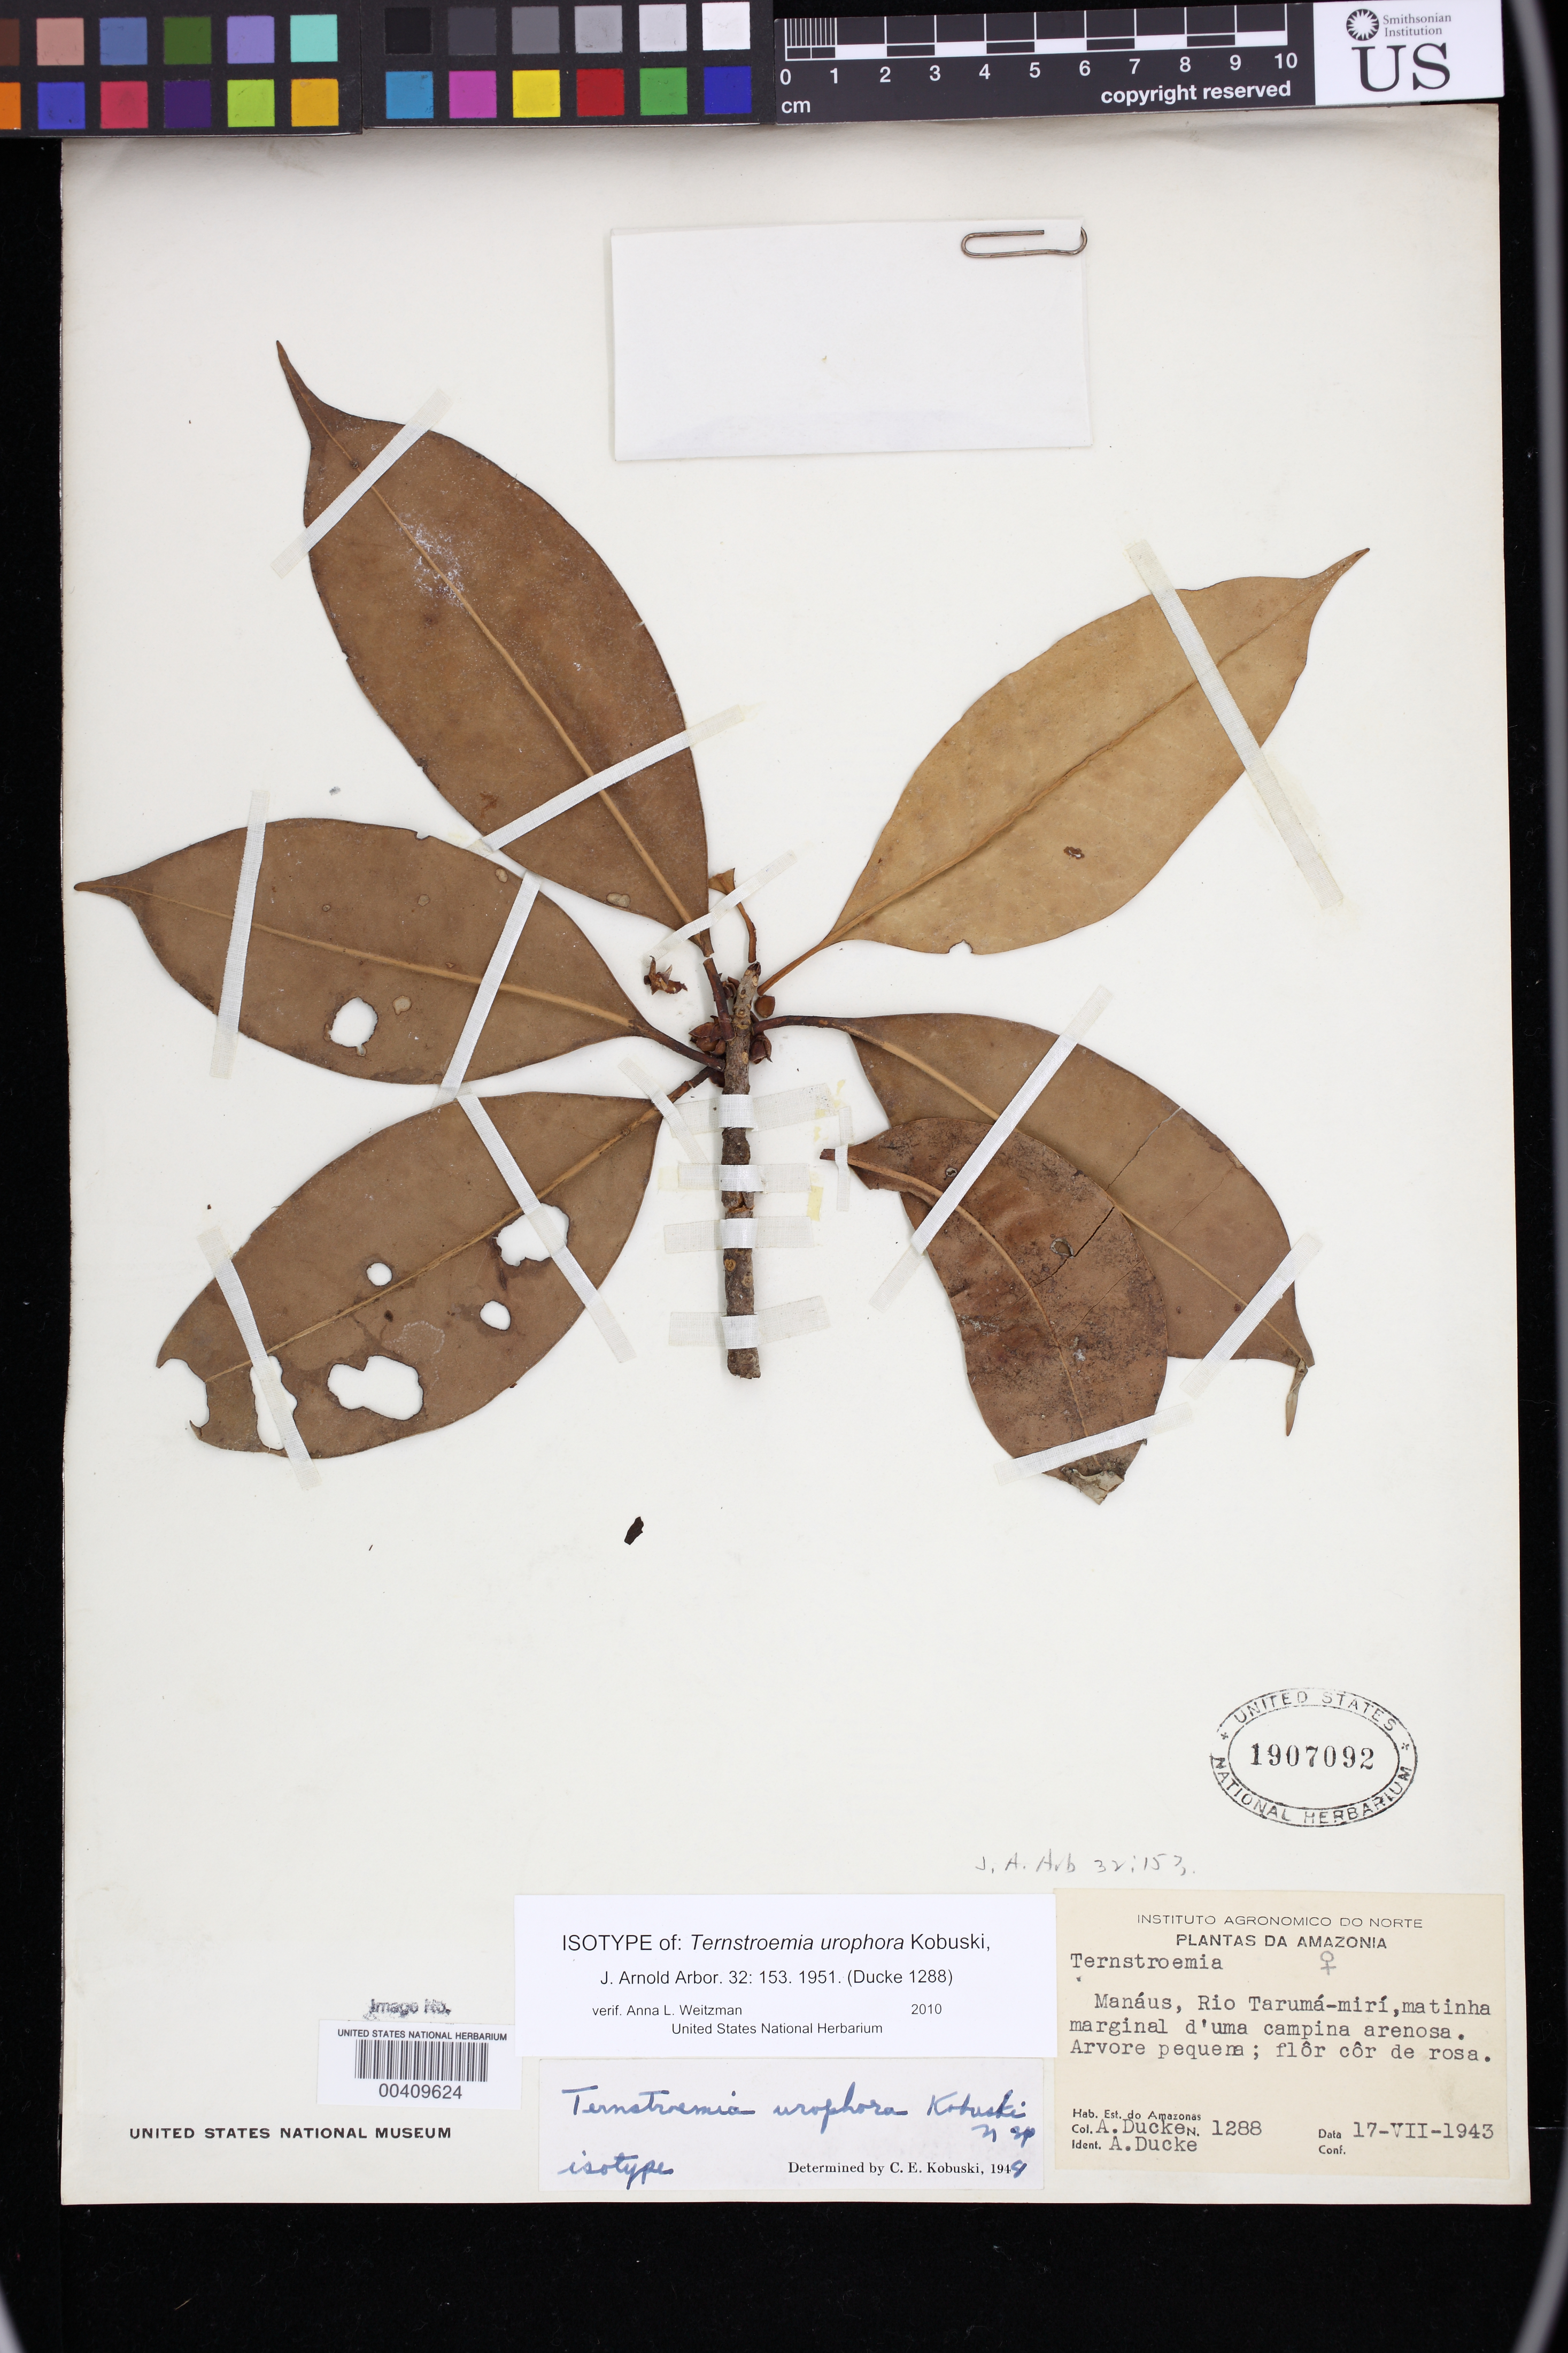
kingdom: Plantae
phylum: Tracheophyta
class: Magnoliopsida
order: Ericales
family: Pentaphylacaceae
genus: Ternstroemia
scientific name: Ternstroemia urophora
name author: Kobuski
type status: Isotype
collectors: A. Ducke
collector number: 1288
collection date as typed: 17 Jul 1943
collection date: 1943-07-17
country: Brazil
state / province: Amazonas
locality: Manaus, Rio Tarumamiri.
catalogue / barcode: US 1907092